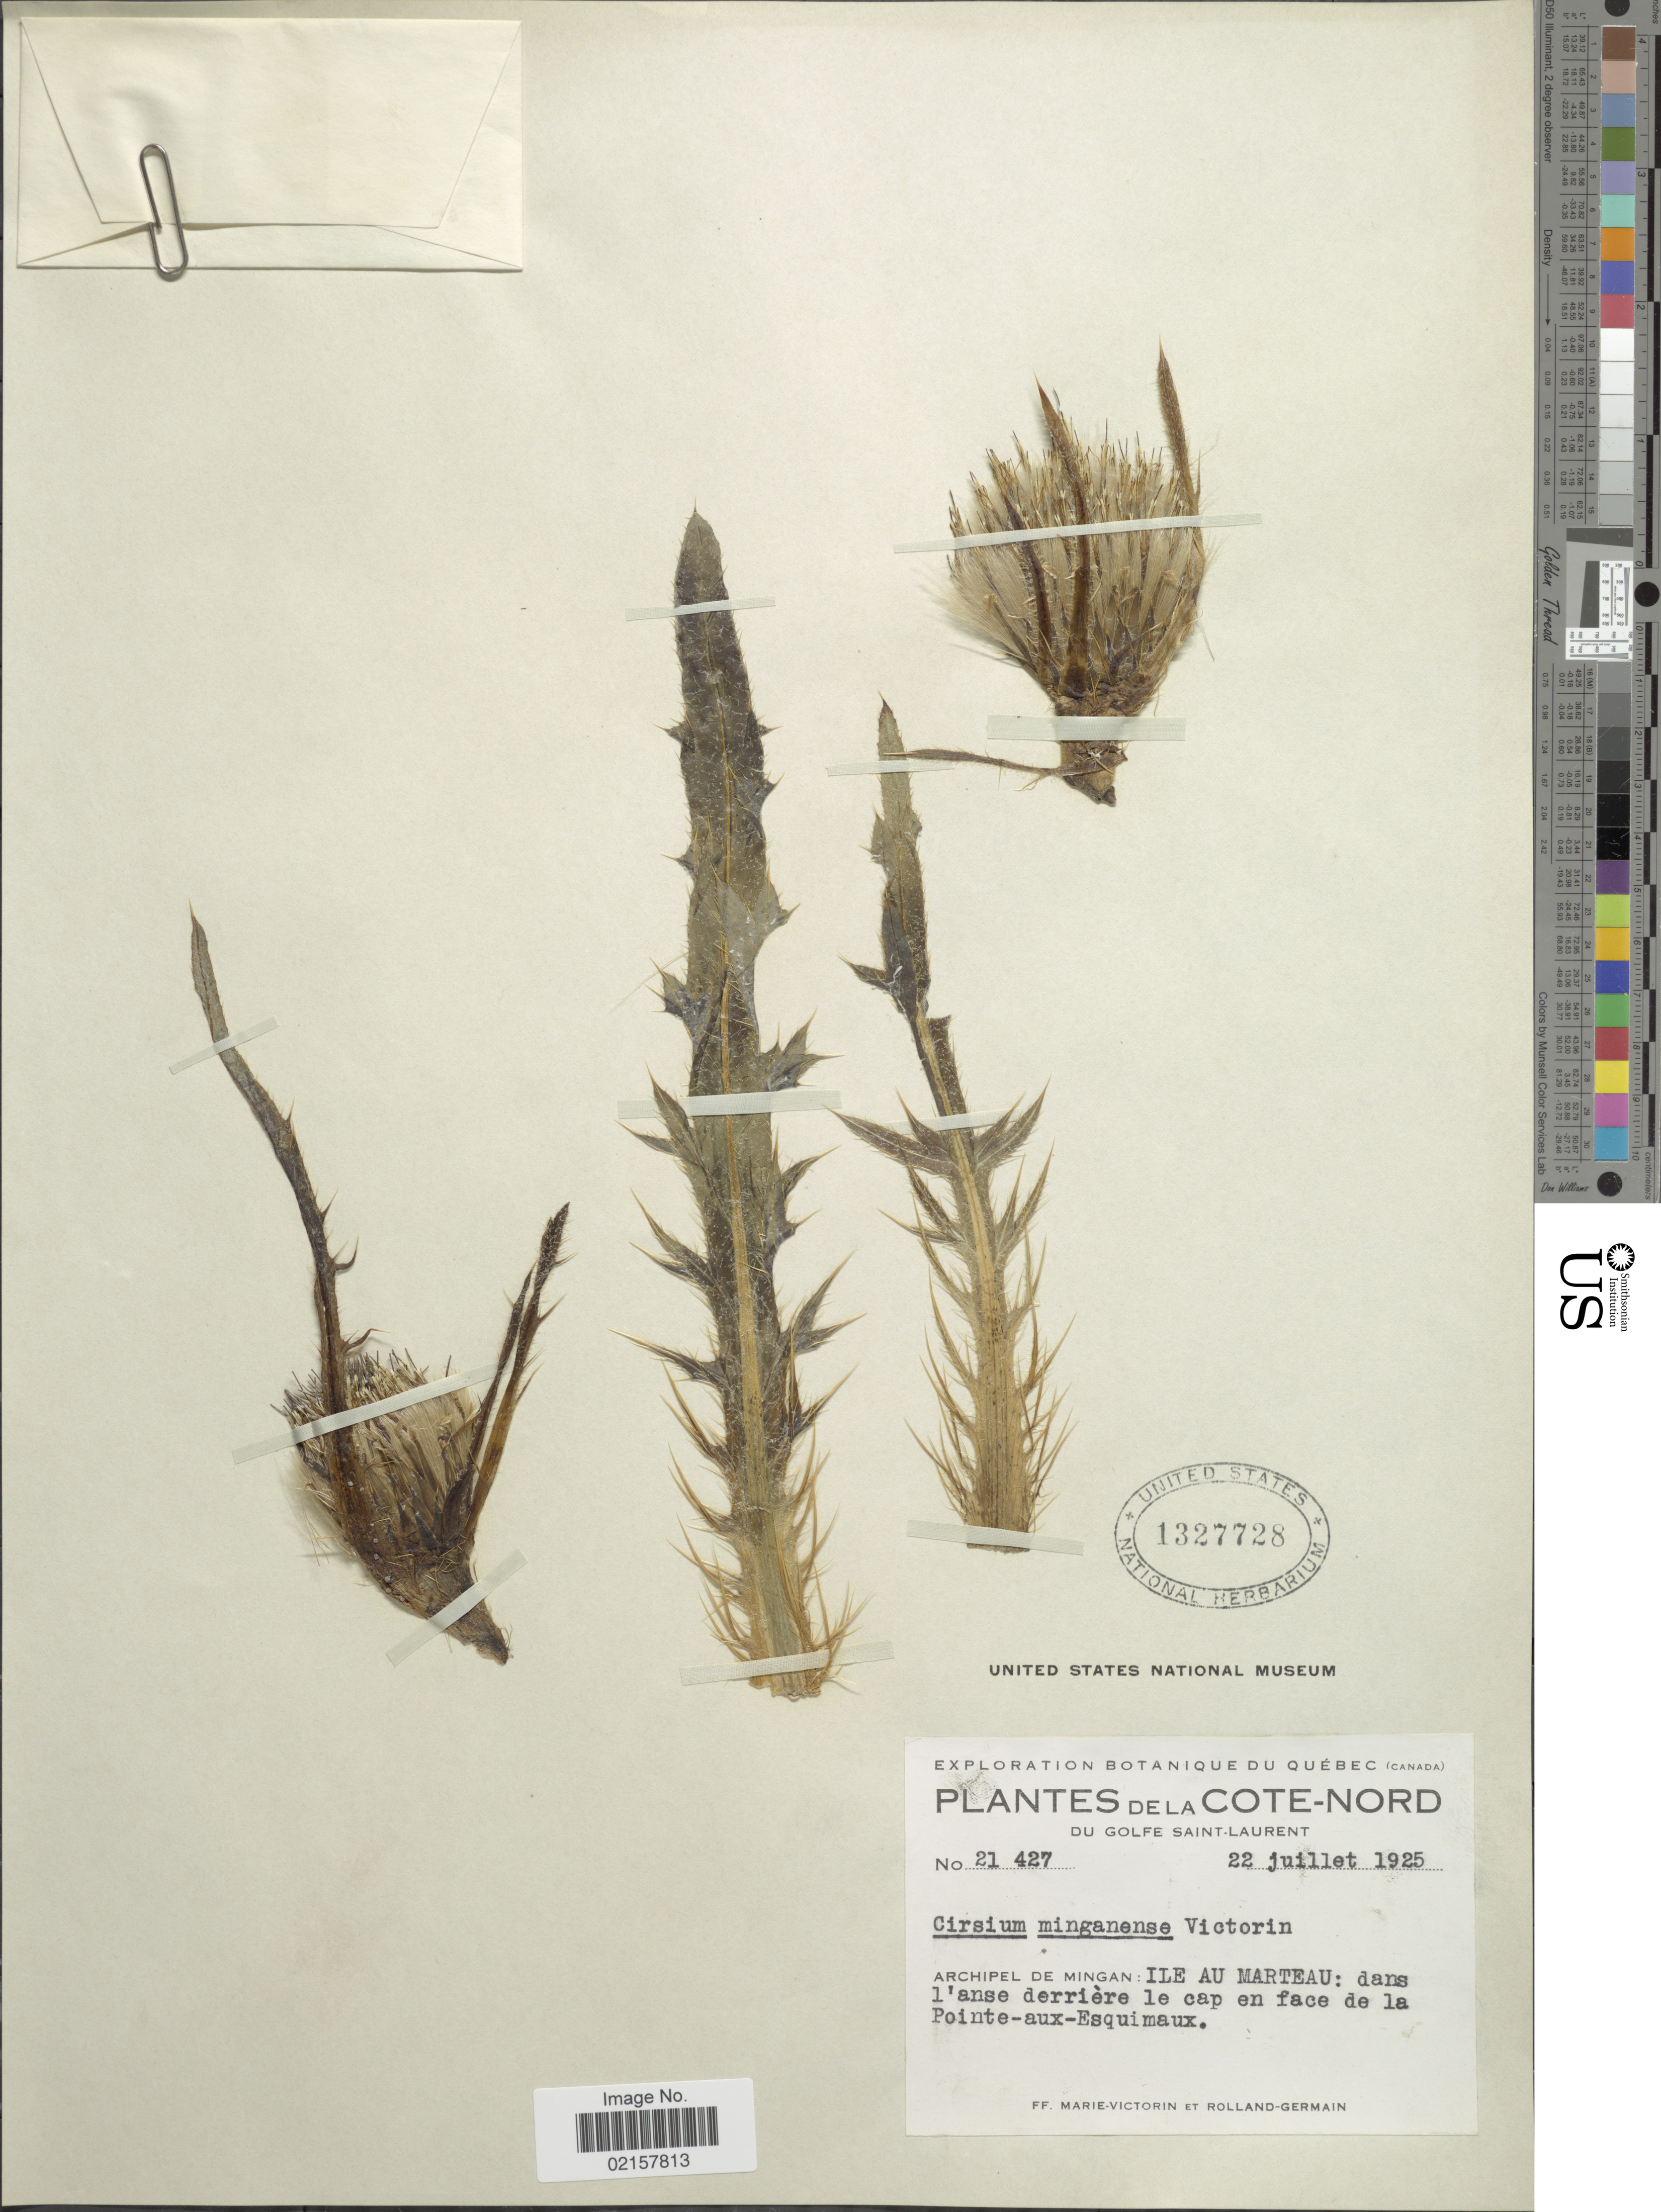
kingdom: Plantae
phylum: Tracheophyta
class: Magnoliopsida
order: Asterales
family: Asteraceae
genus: Cirsium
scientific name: Cirsium scariosum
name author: Nutt.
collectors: F. Marie-Victorin & Rolland-Germain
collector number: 21427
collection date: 1925-07-22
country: Canada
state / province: Quebec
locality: De la Cote-Nord, du golfe Saint-Laurent, Archipel de Mingan: Ile au Marteau: dans l'anse derriere le cap en face de la Pointe-aux-Esquimax.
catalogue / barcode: US 1327728